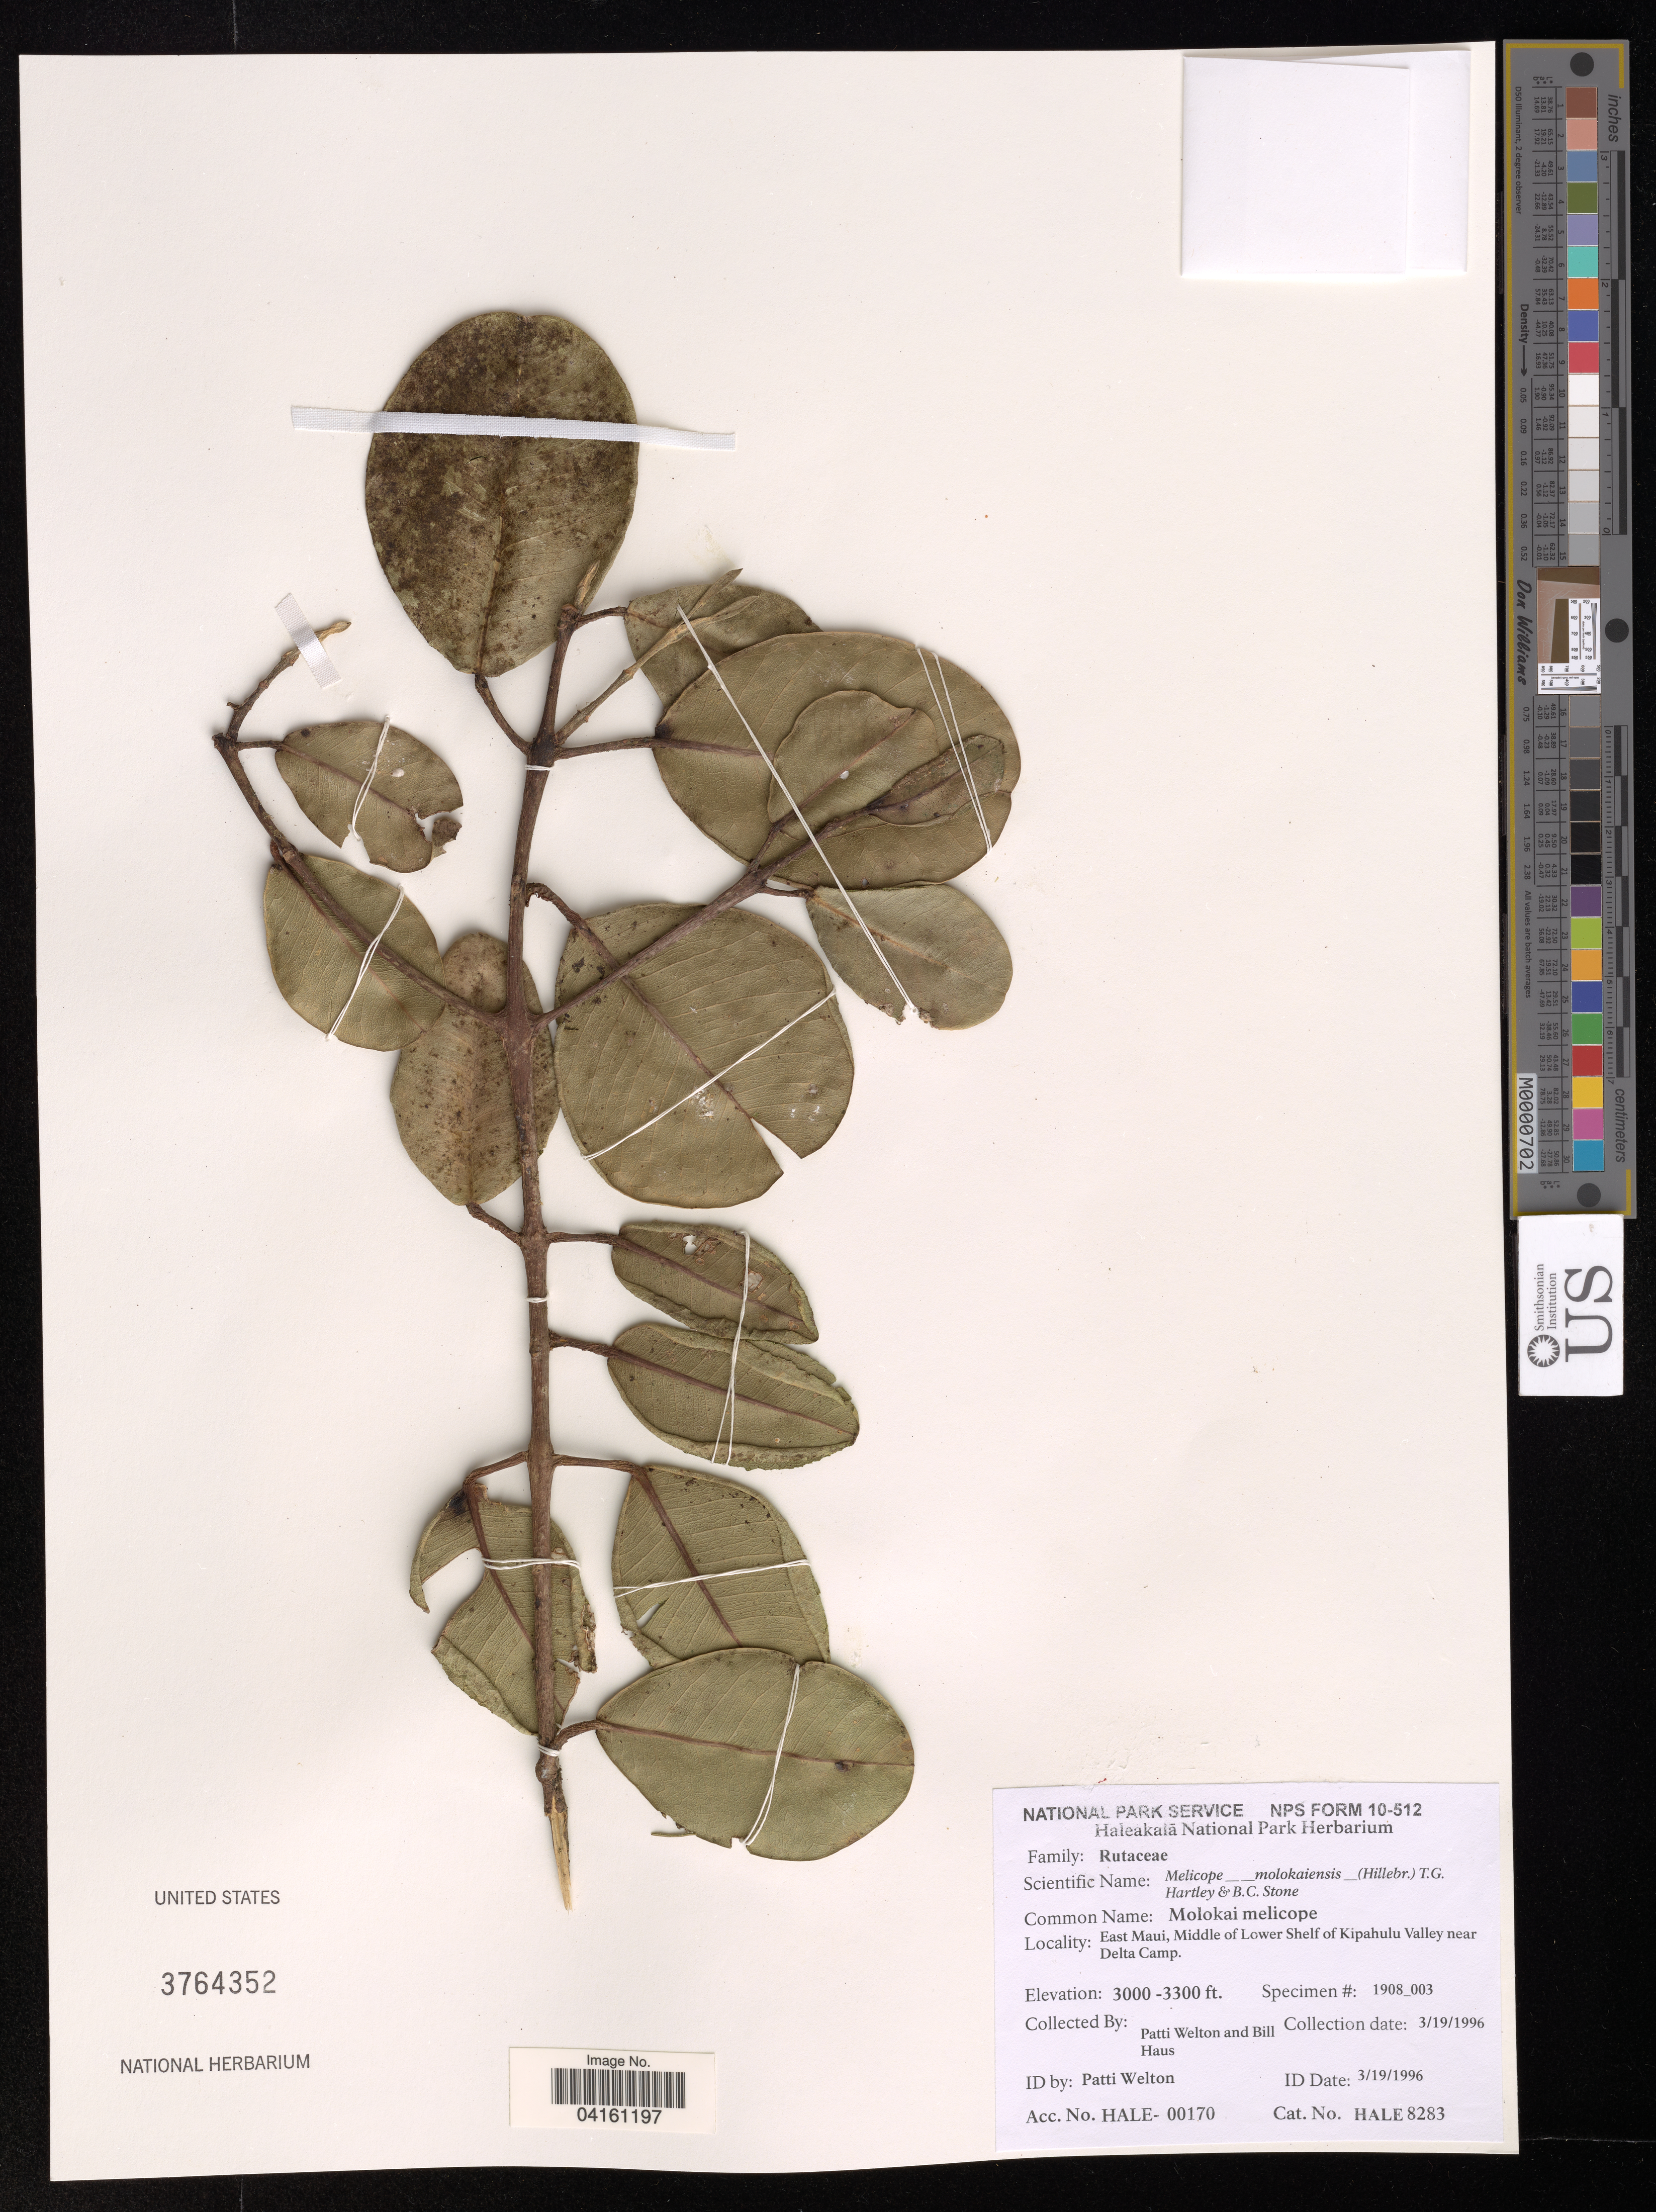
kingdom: Plantae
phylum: Tracheophyta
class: Magnoliopsida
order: Sapindales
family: Rutaceae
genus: Melicope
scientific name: Melicope molokaiensis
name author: (Hillebr.) T.G. Hartley & B.C. Stone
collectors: P. Welton & B. Haus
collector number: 1908_003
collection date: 1996-03-19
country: United States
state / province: Hawaii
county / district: Maui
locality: East Maui, Middle of Lower Shelf of Kipahulu Valley near Delta Camp.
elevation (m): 914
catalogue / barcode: US 3764352